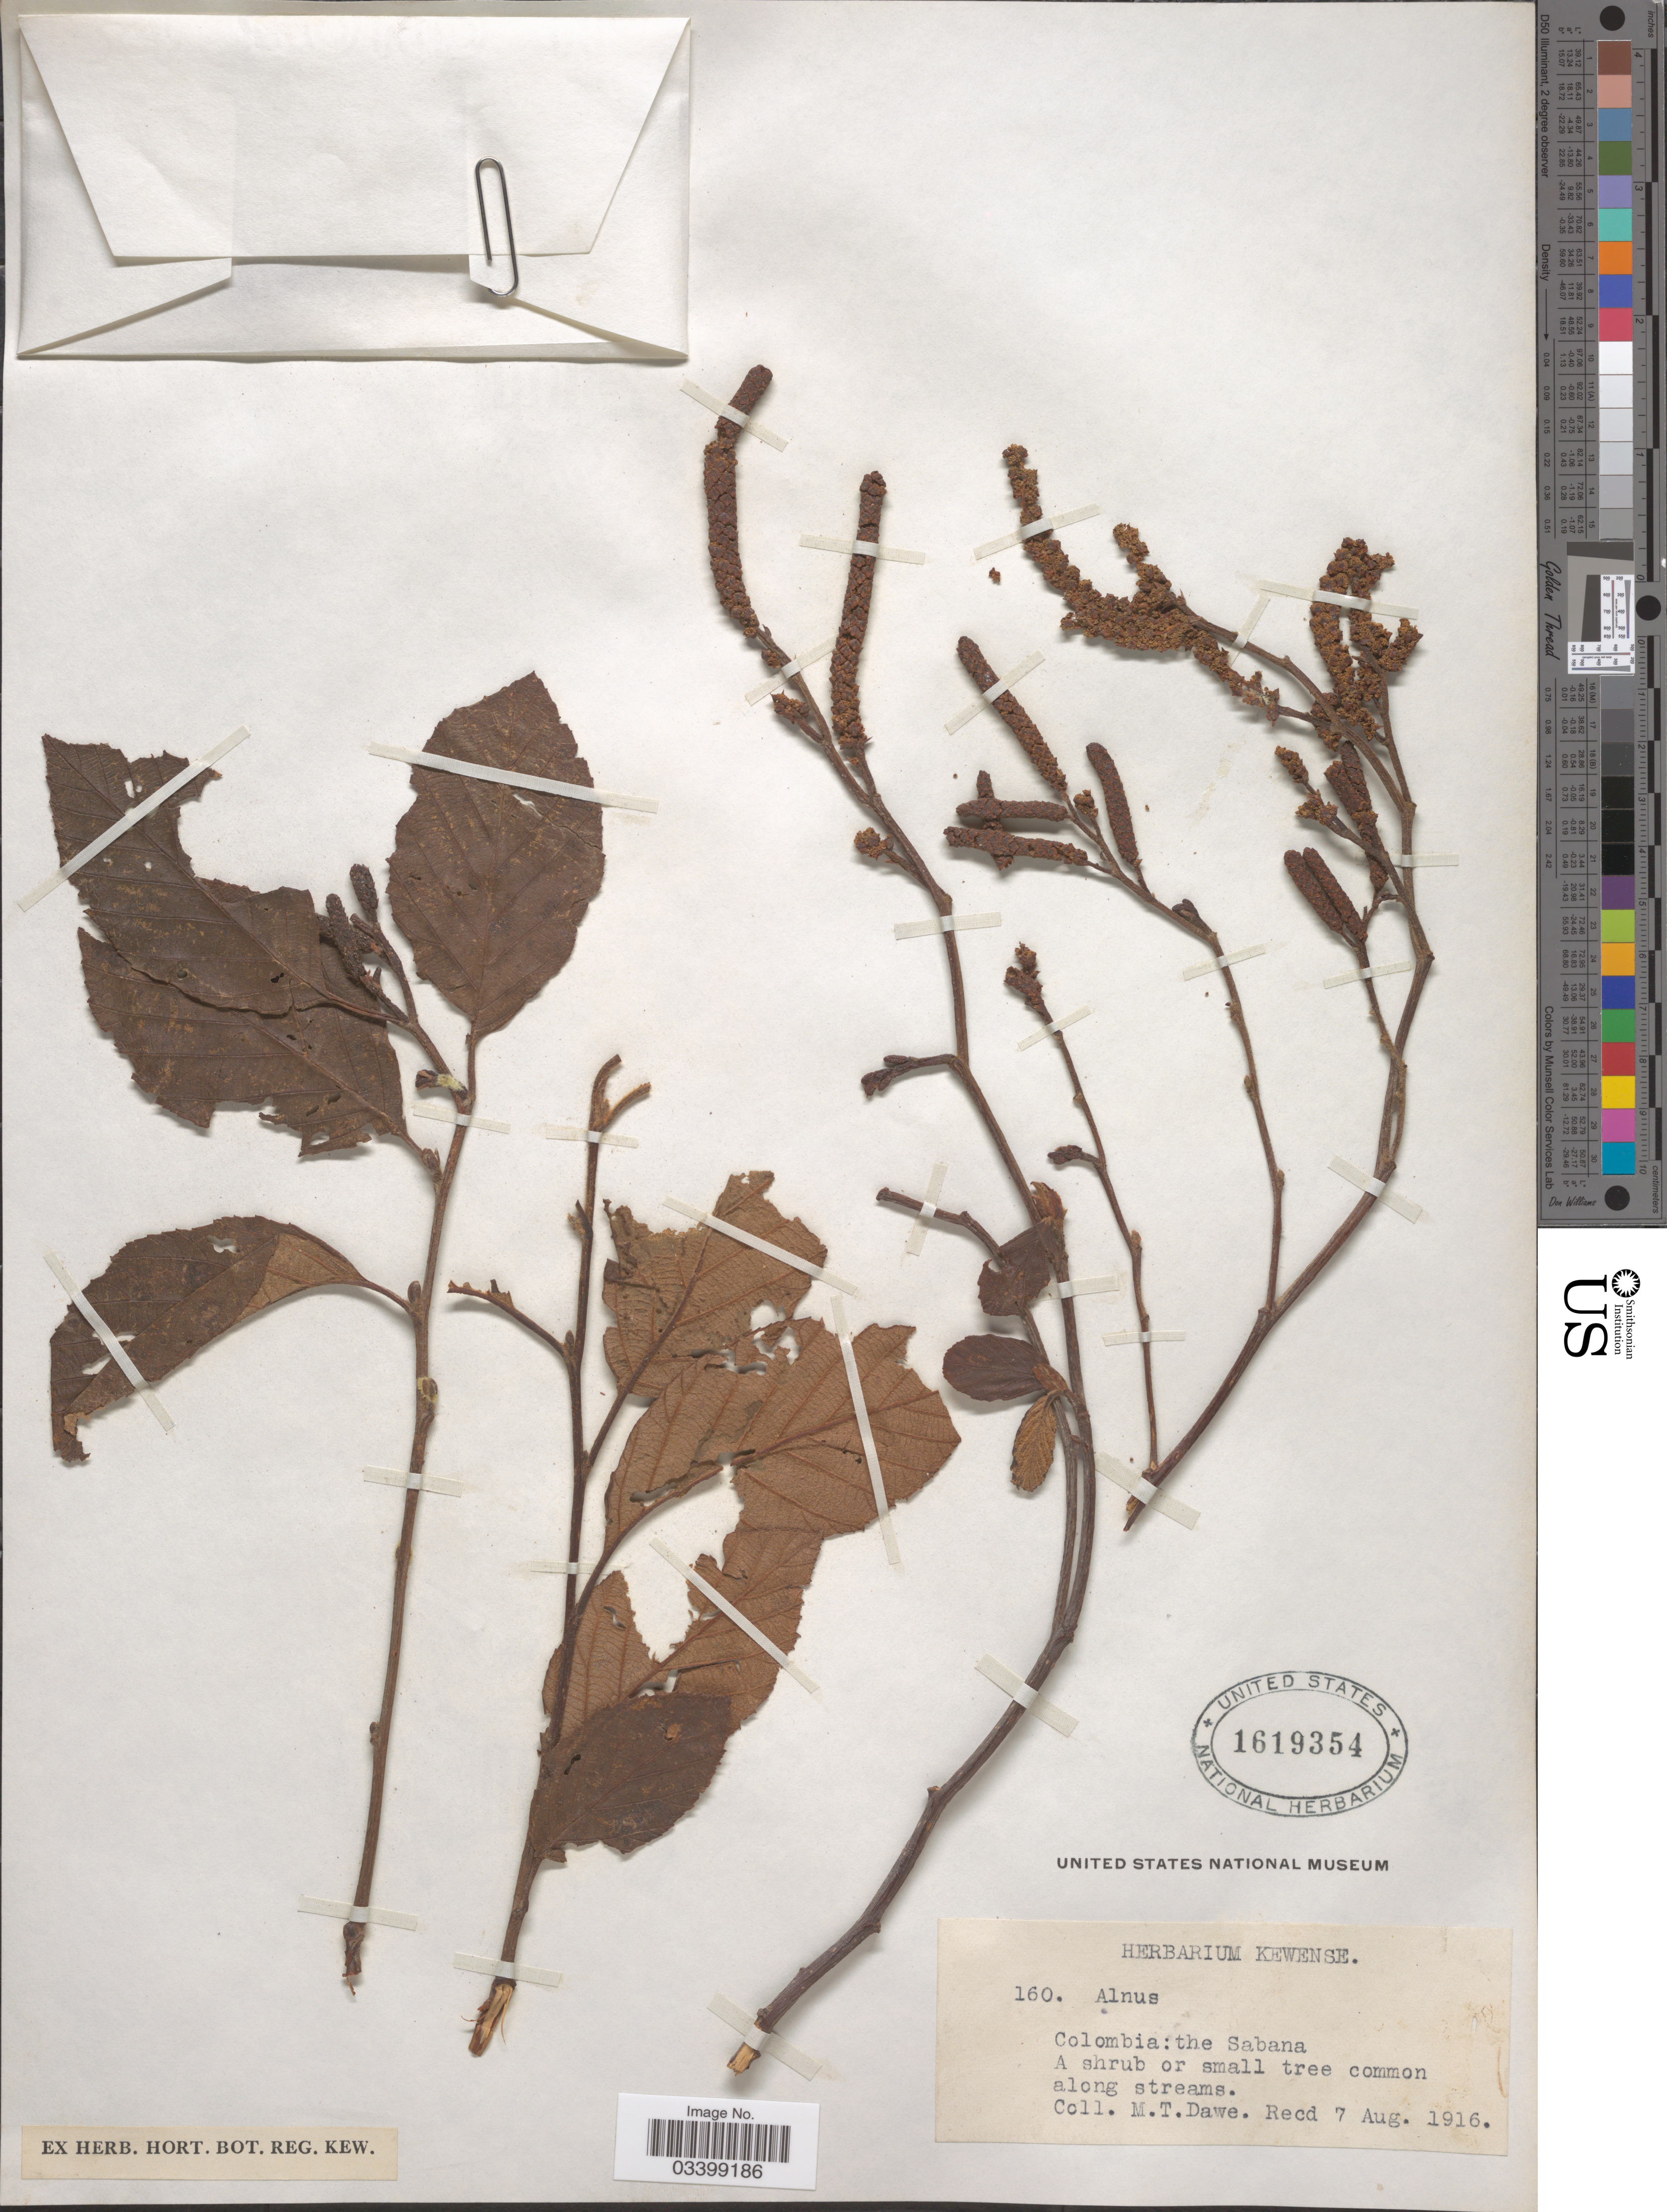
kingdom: Plantae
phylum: Tracheophyta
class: Magnoliopsida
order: Fagales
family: Betulaceae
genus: Alnus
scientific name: Alnus acuminata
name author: Kunth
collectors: M. T. Dawe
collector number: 160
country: Colombia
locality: The Sabana.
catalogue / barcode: US 1619354